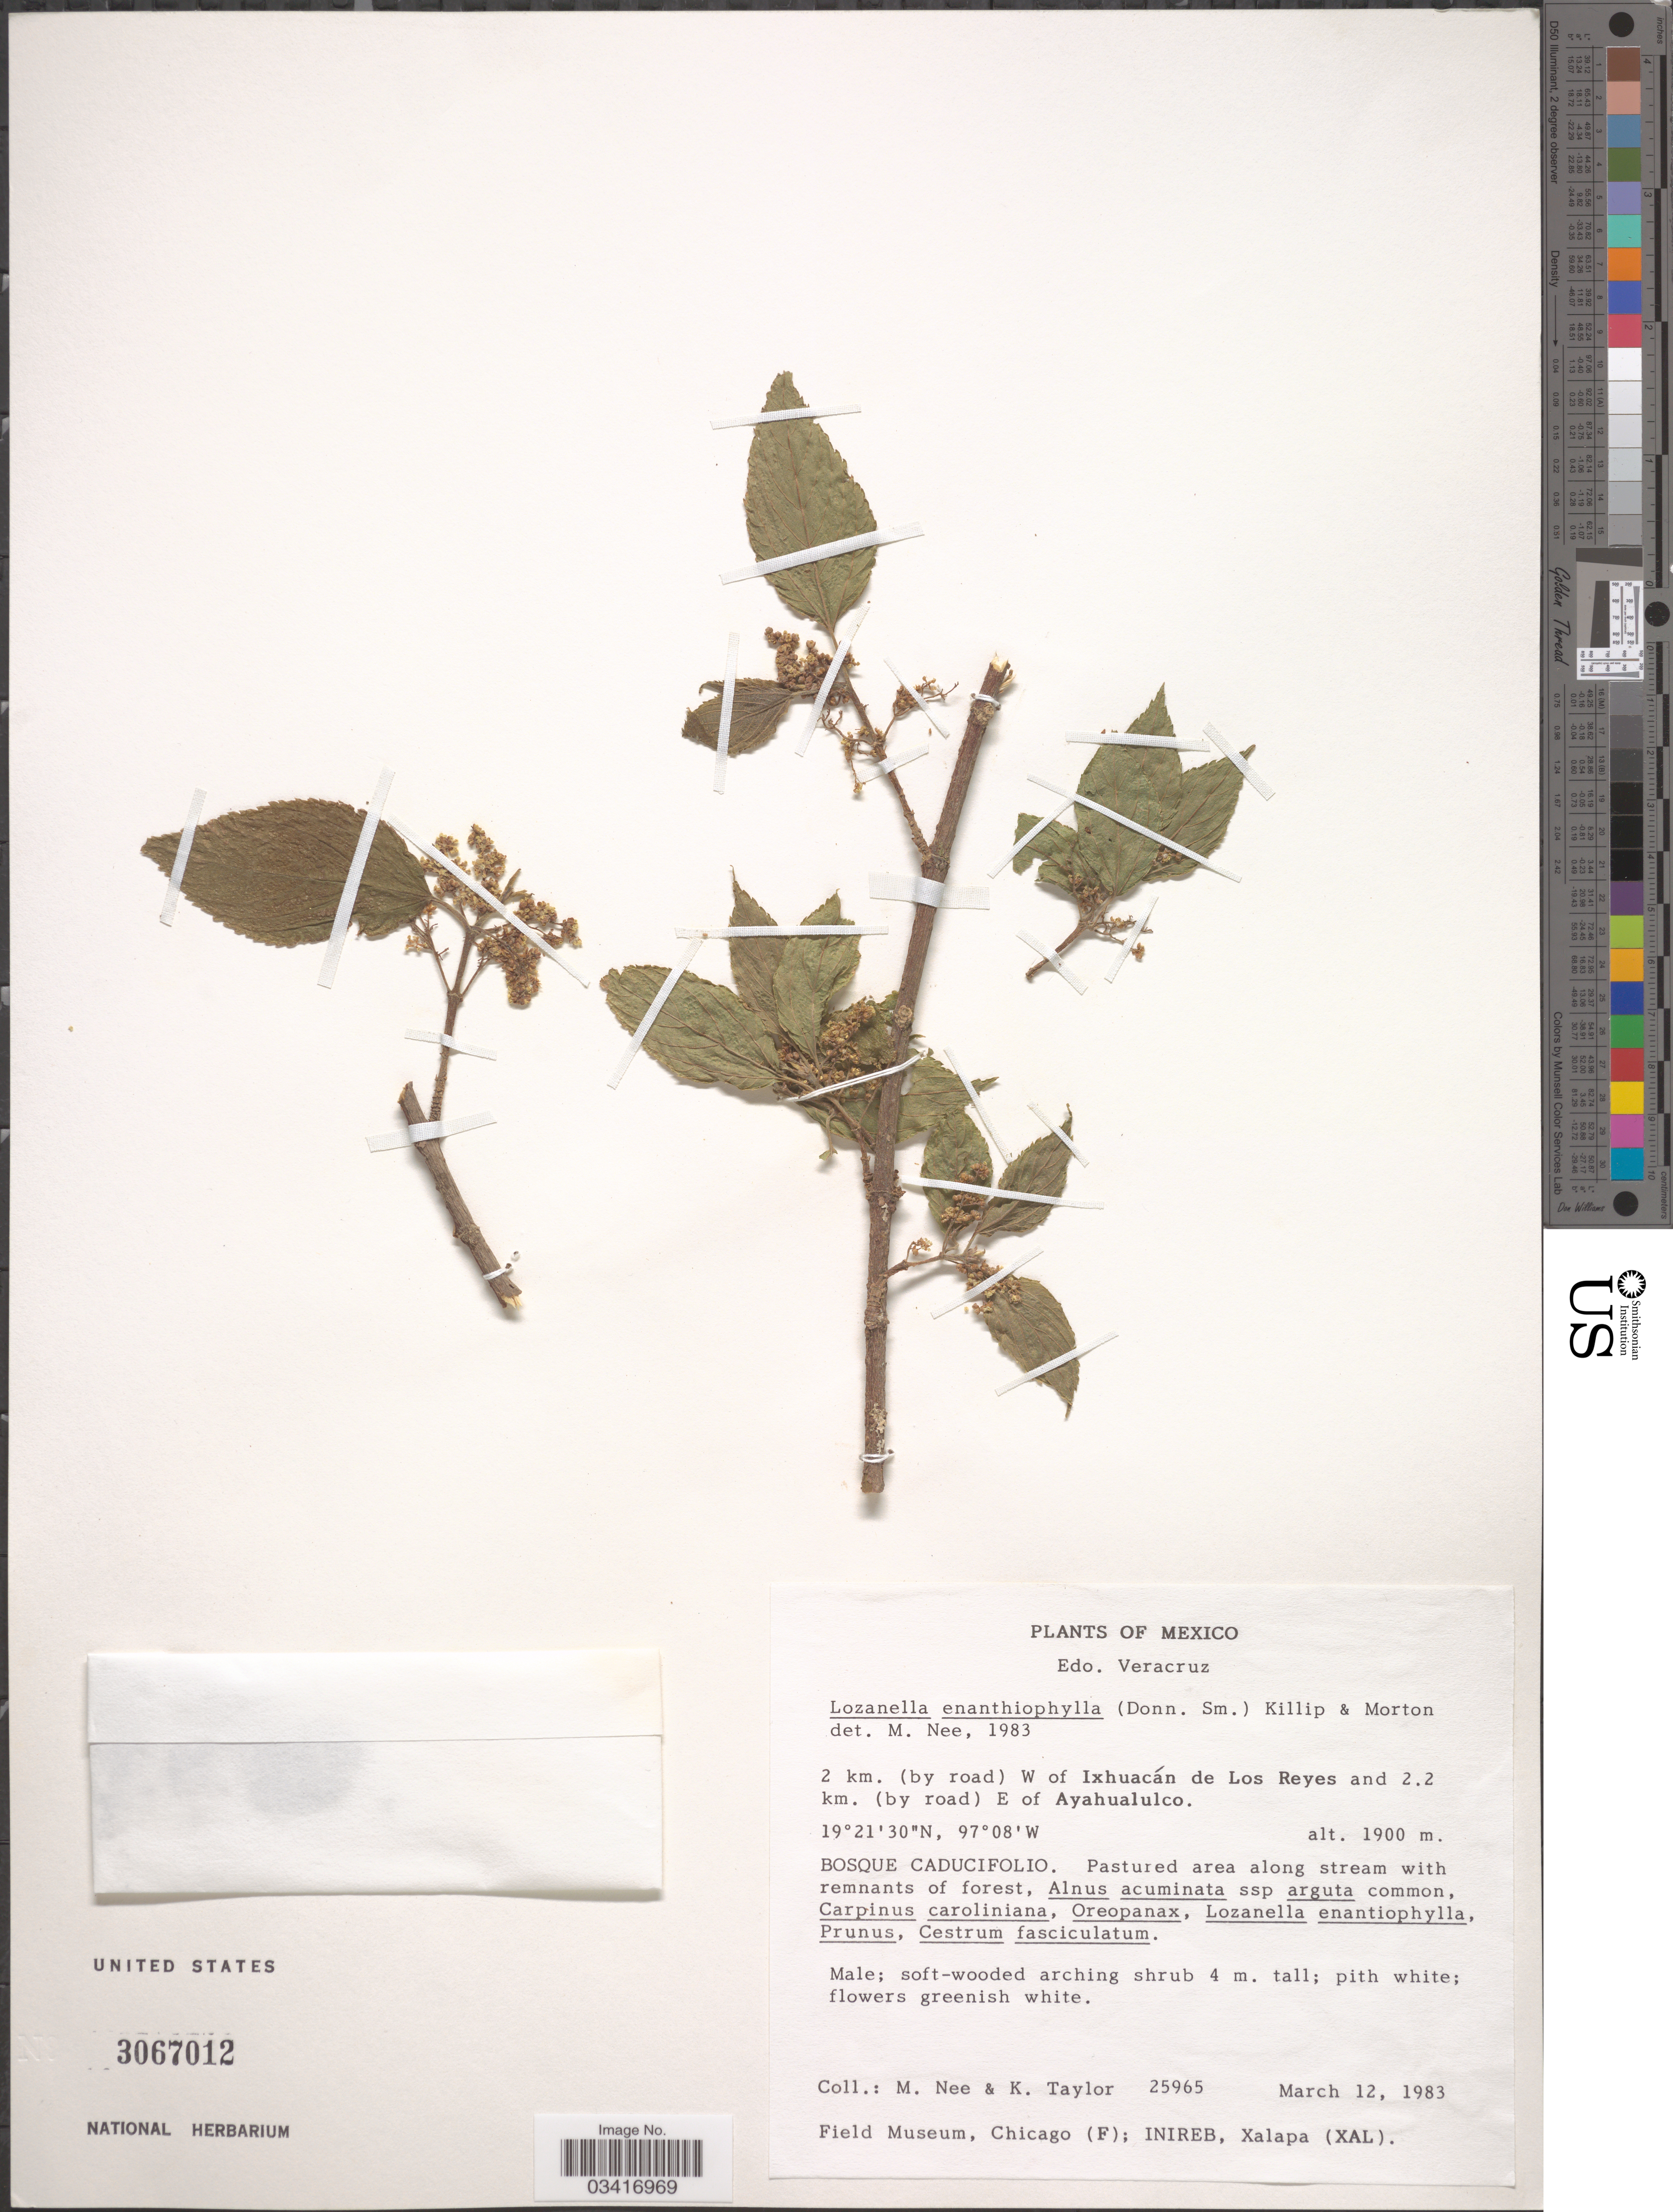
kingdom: Plantae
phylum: Tracheophyta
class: Magnoliopsida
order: Rosales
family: Cannabaceae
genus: Lozanella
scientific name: Lozanella enantiophylla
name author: (Donn. Sm.) Killip & C.V. Morton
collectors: M. Nee & K. Taylor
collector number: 25965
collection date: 1983-03-12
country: Mexico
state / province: Veracruz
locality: Edo. Veracruz. 2 km. (by road) W of Ixhuacán de Los Reyes and 2.2 km. (by road) E of Ayahualulco.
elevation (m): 1900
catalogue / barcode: US 3067012